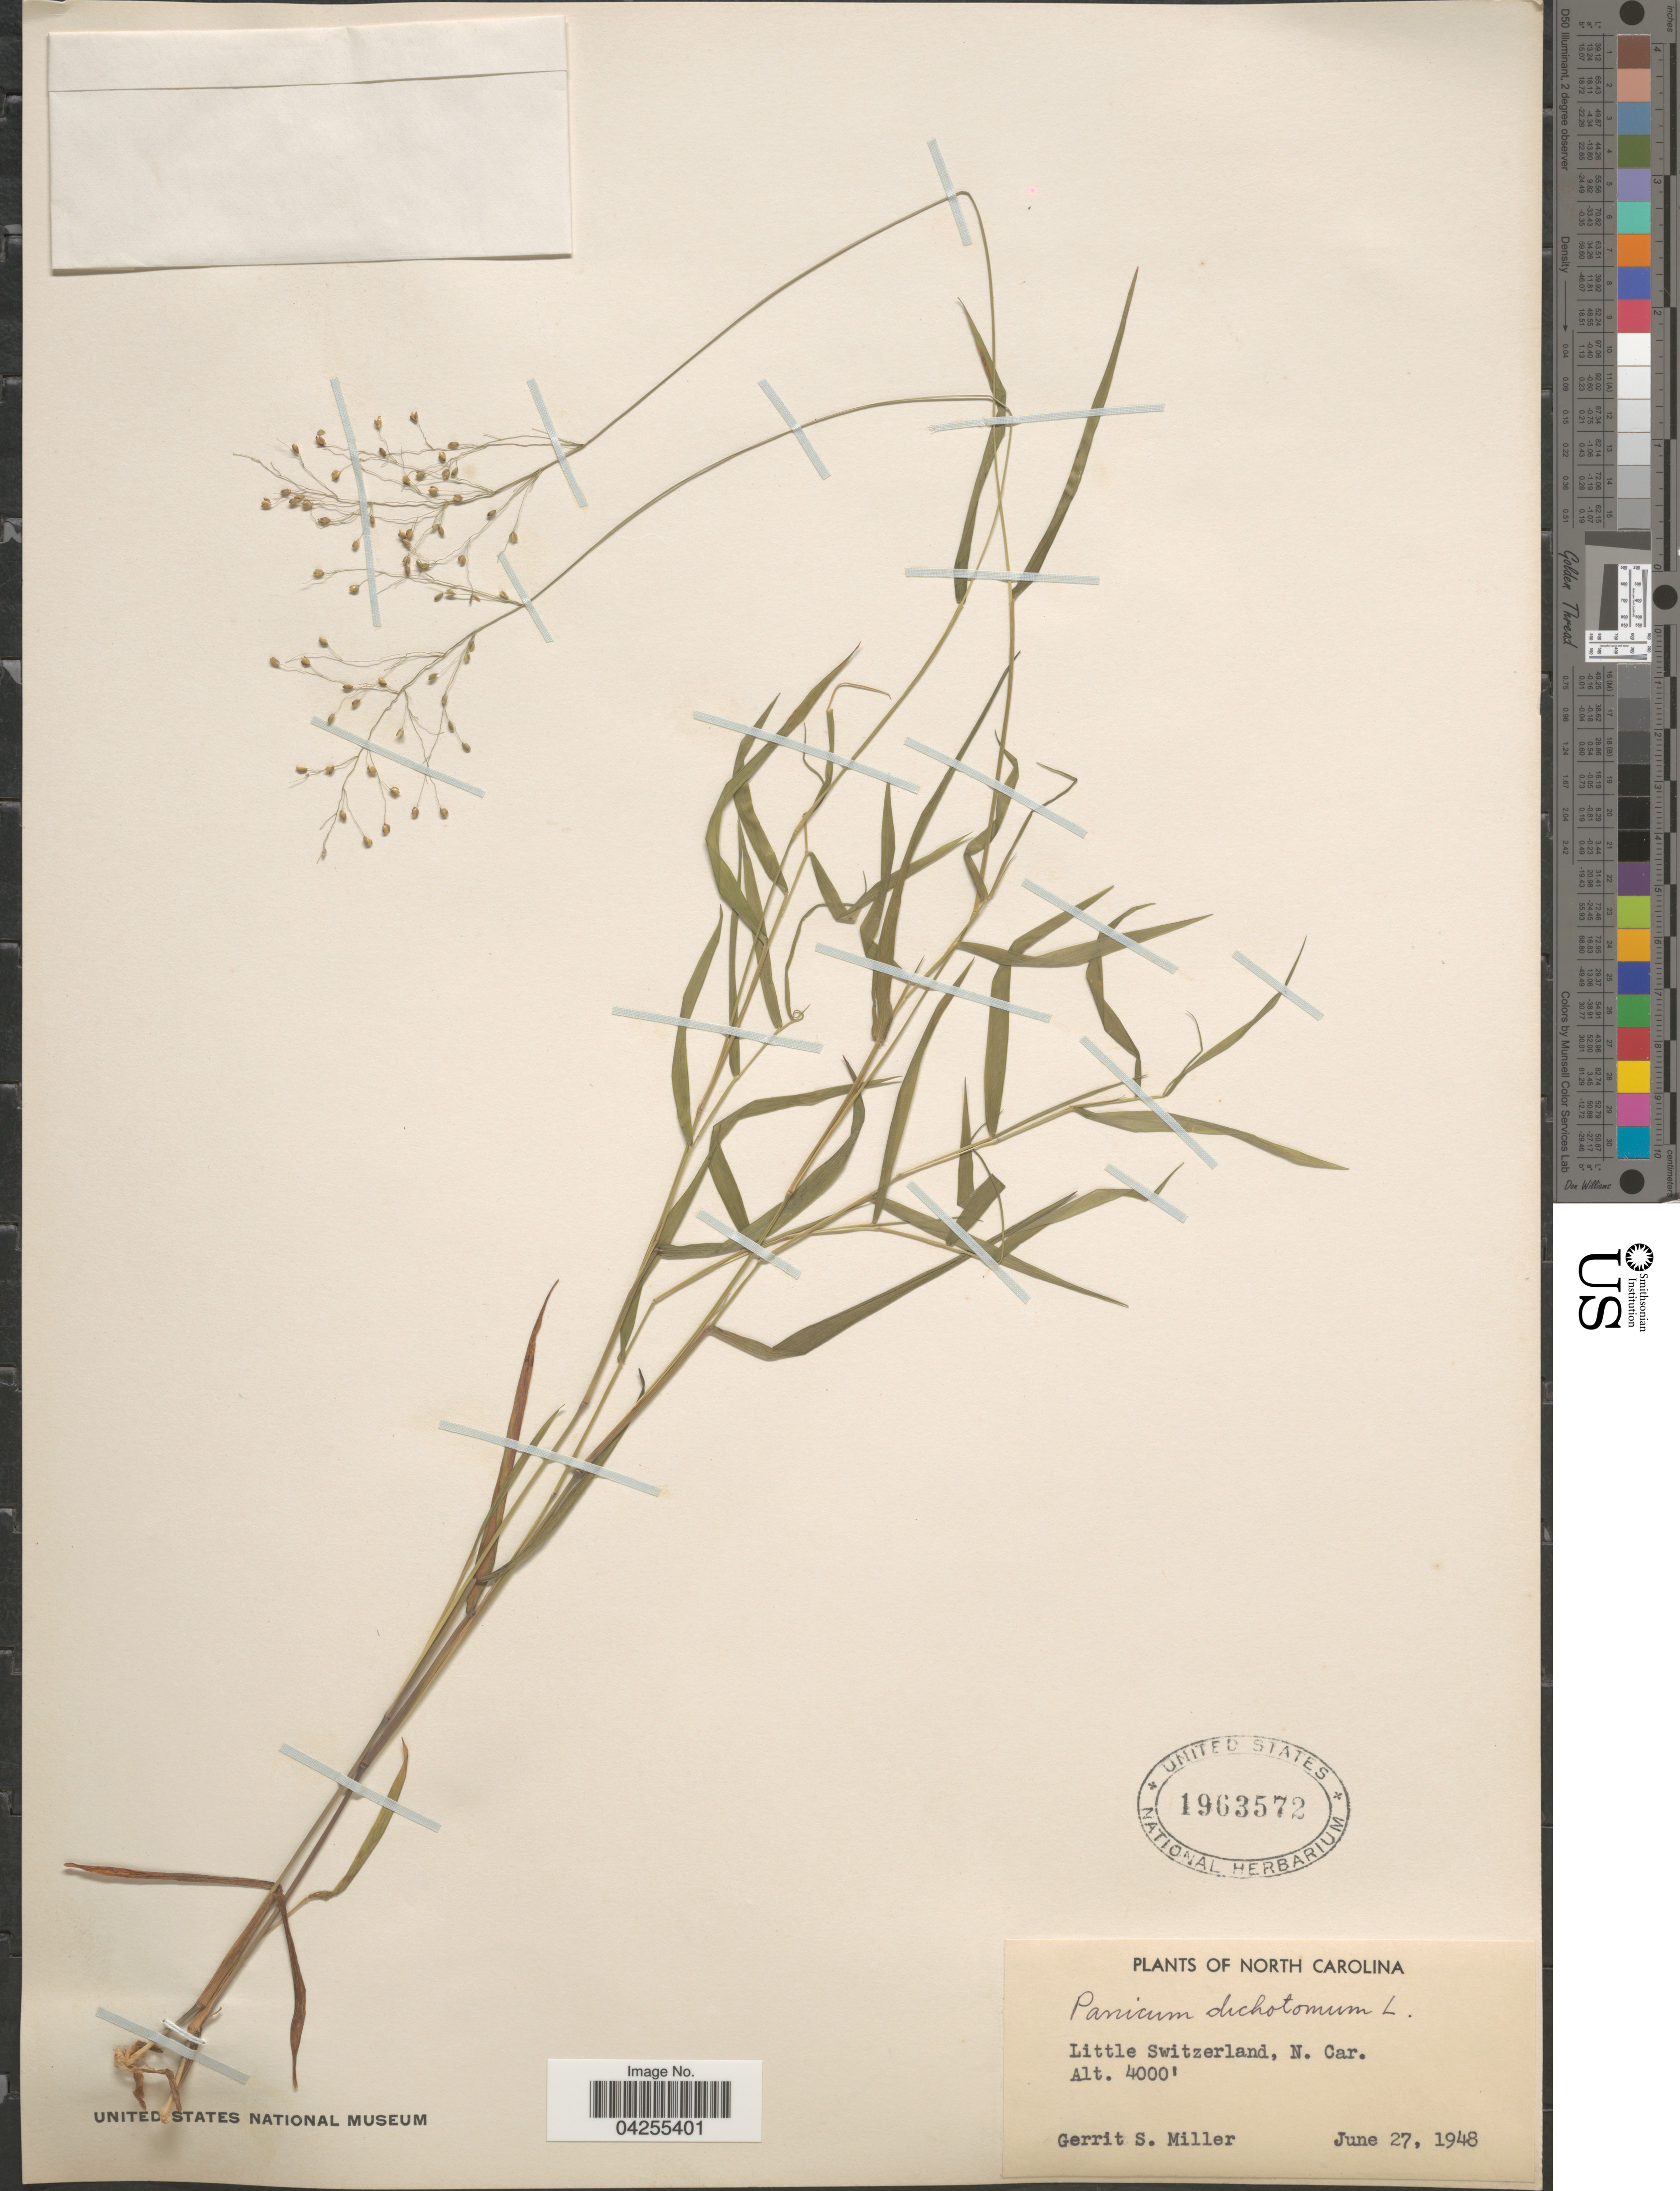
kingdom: Plantae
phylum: Tracheophyta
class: Liliopsida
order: Poales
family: Poaceae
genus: Dichanthelium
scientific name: Dichanthelium dichotomum var. dichotomum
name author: (L.) Gould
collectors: G. S. Miller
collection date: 1948-06-27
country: United States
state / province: North Carolina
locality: Little Switzerland.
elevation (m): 1219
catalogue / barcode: US 1963572